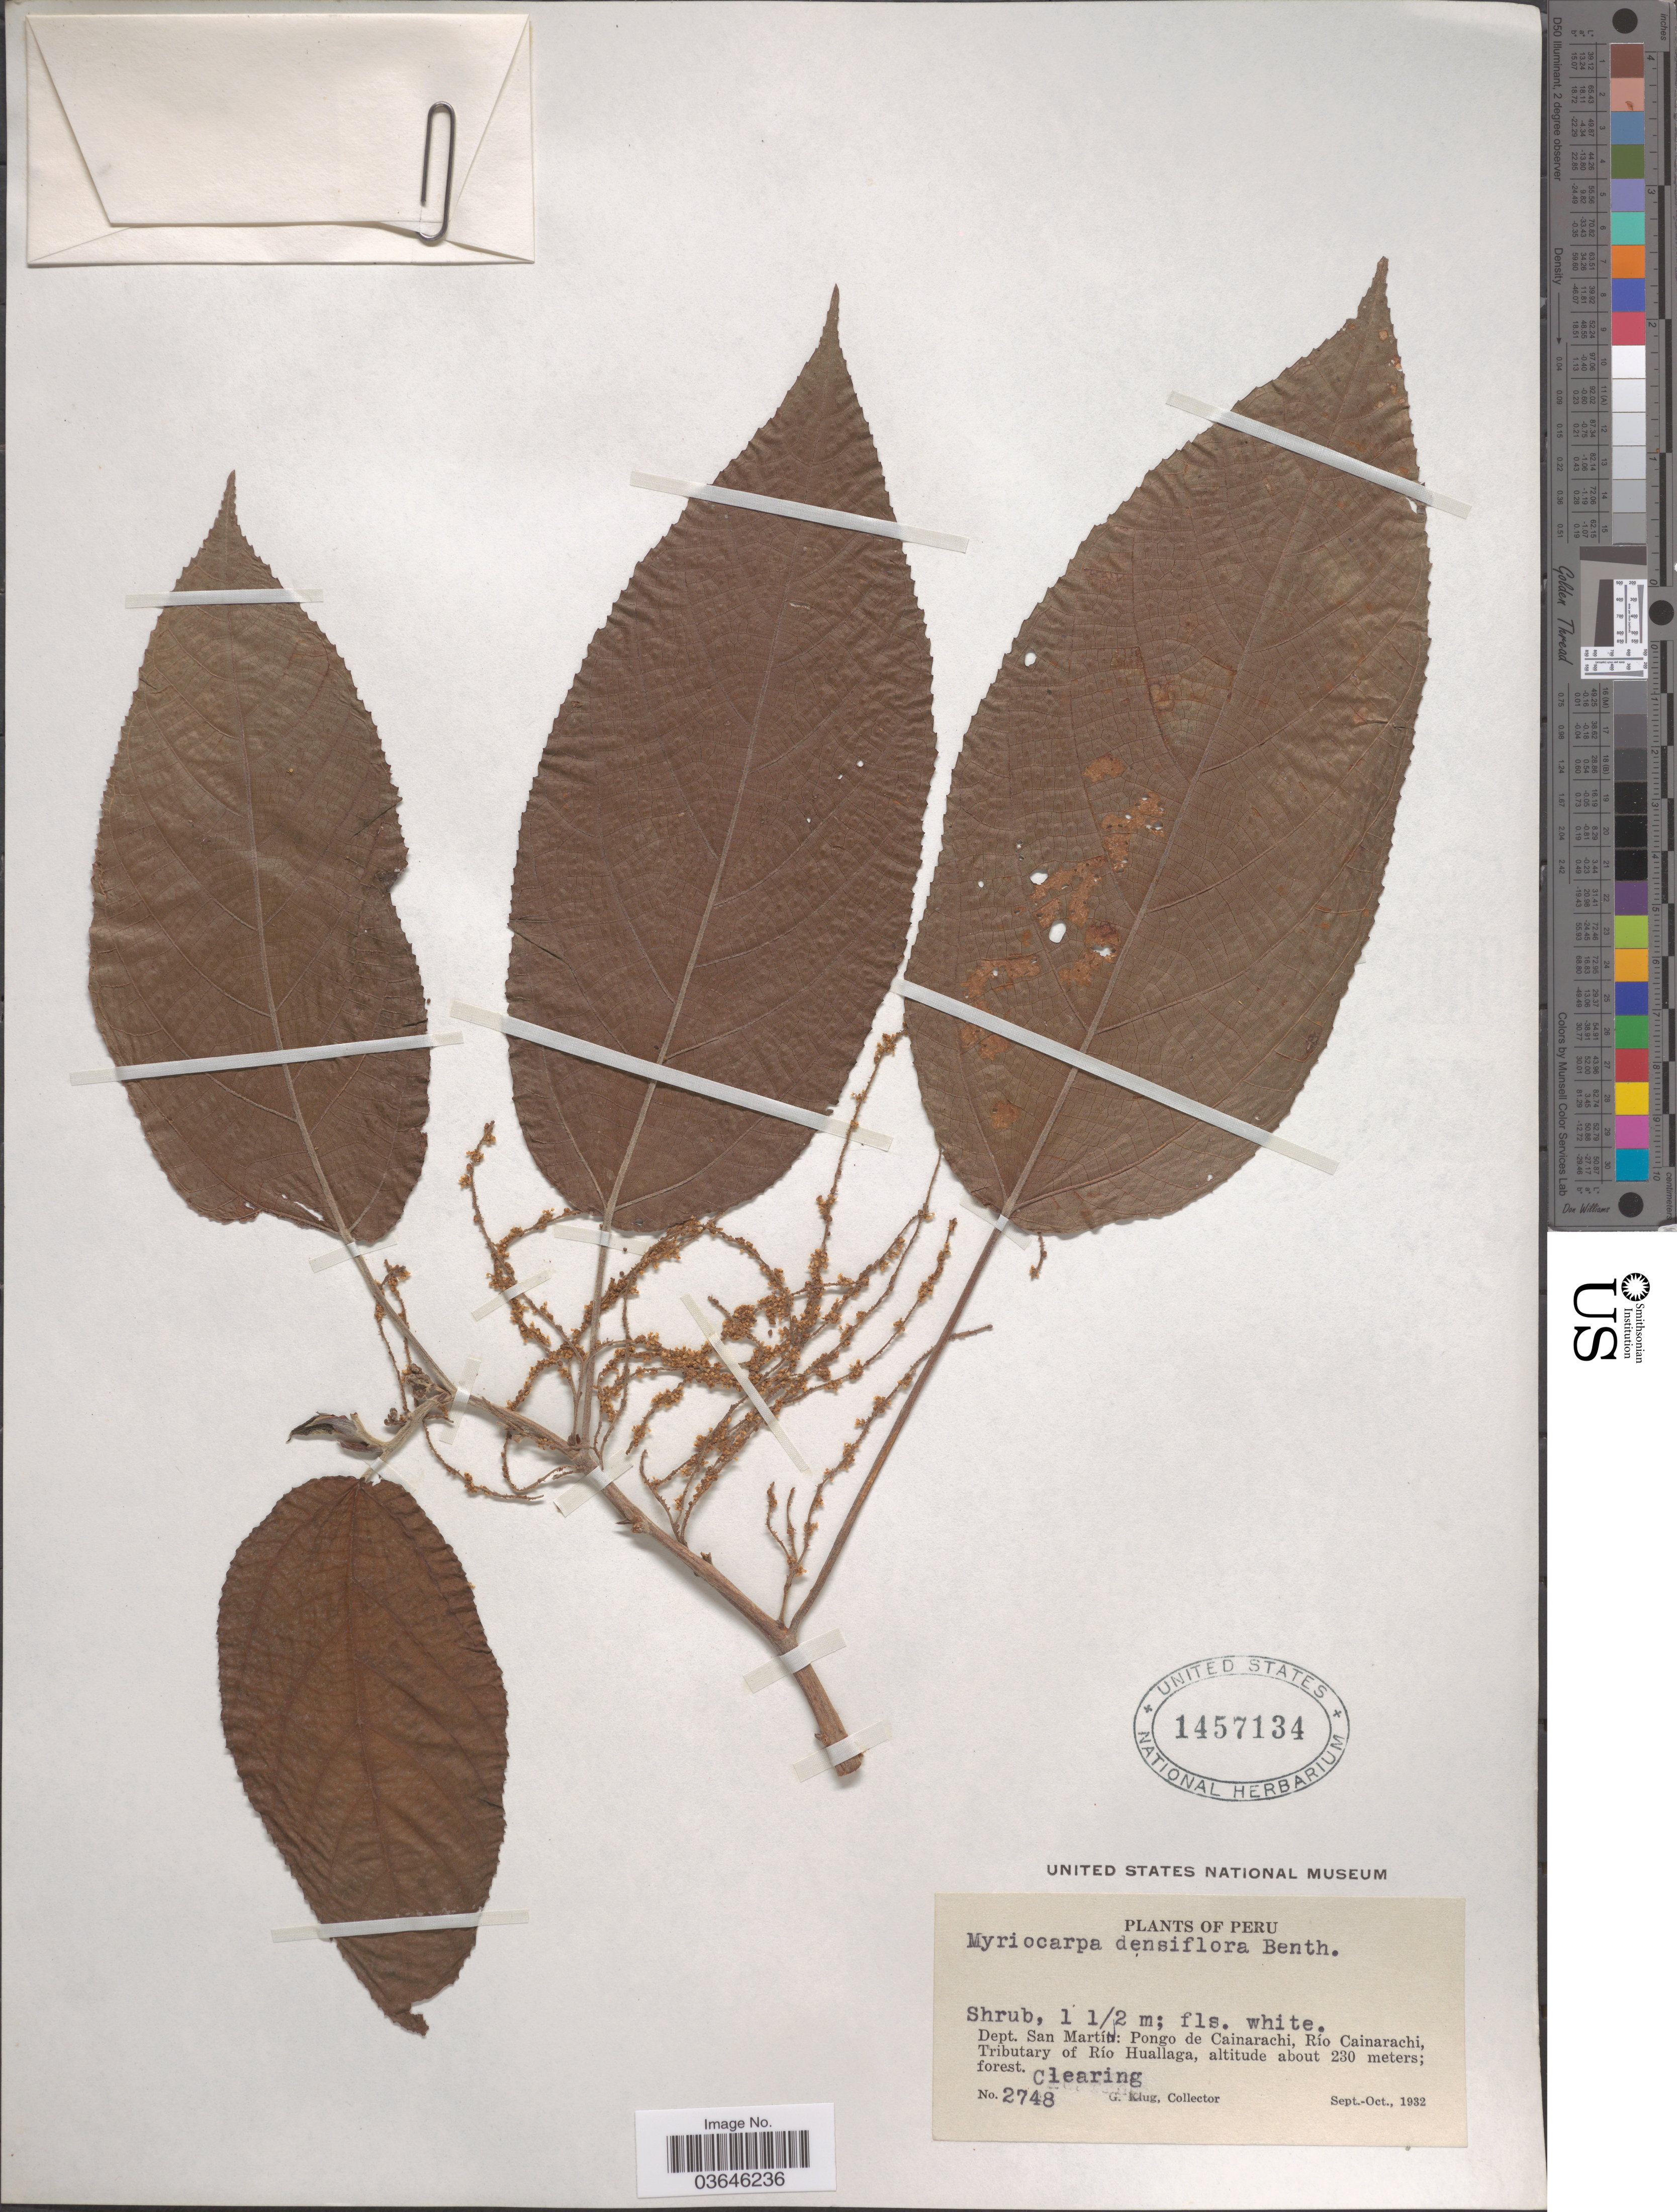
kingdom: Plantae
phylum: Tracheophyta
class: Magnoliopsida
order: Rosales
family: Urticaceae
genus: Myriocarpa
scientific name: Myriocarpa stipitata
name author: Benth.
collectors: G. Klug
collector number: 2748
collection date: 1932-09/1932-10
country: Peru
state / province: San Martín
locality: Dept. San Martín: Pongo de Cainarachi, Río Cainarachi, Tributary of Río Huallaga.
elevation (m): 230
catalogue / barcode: US 1457134